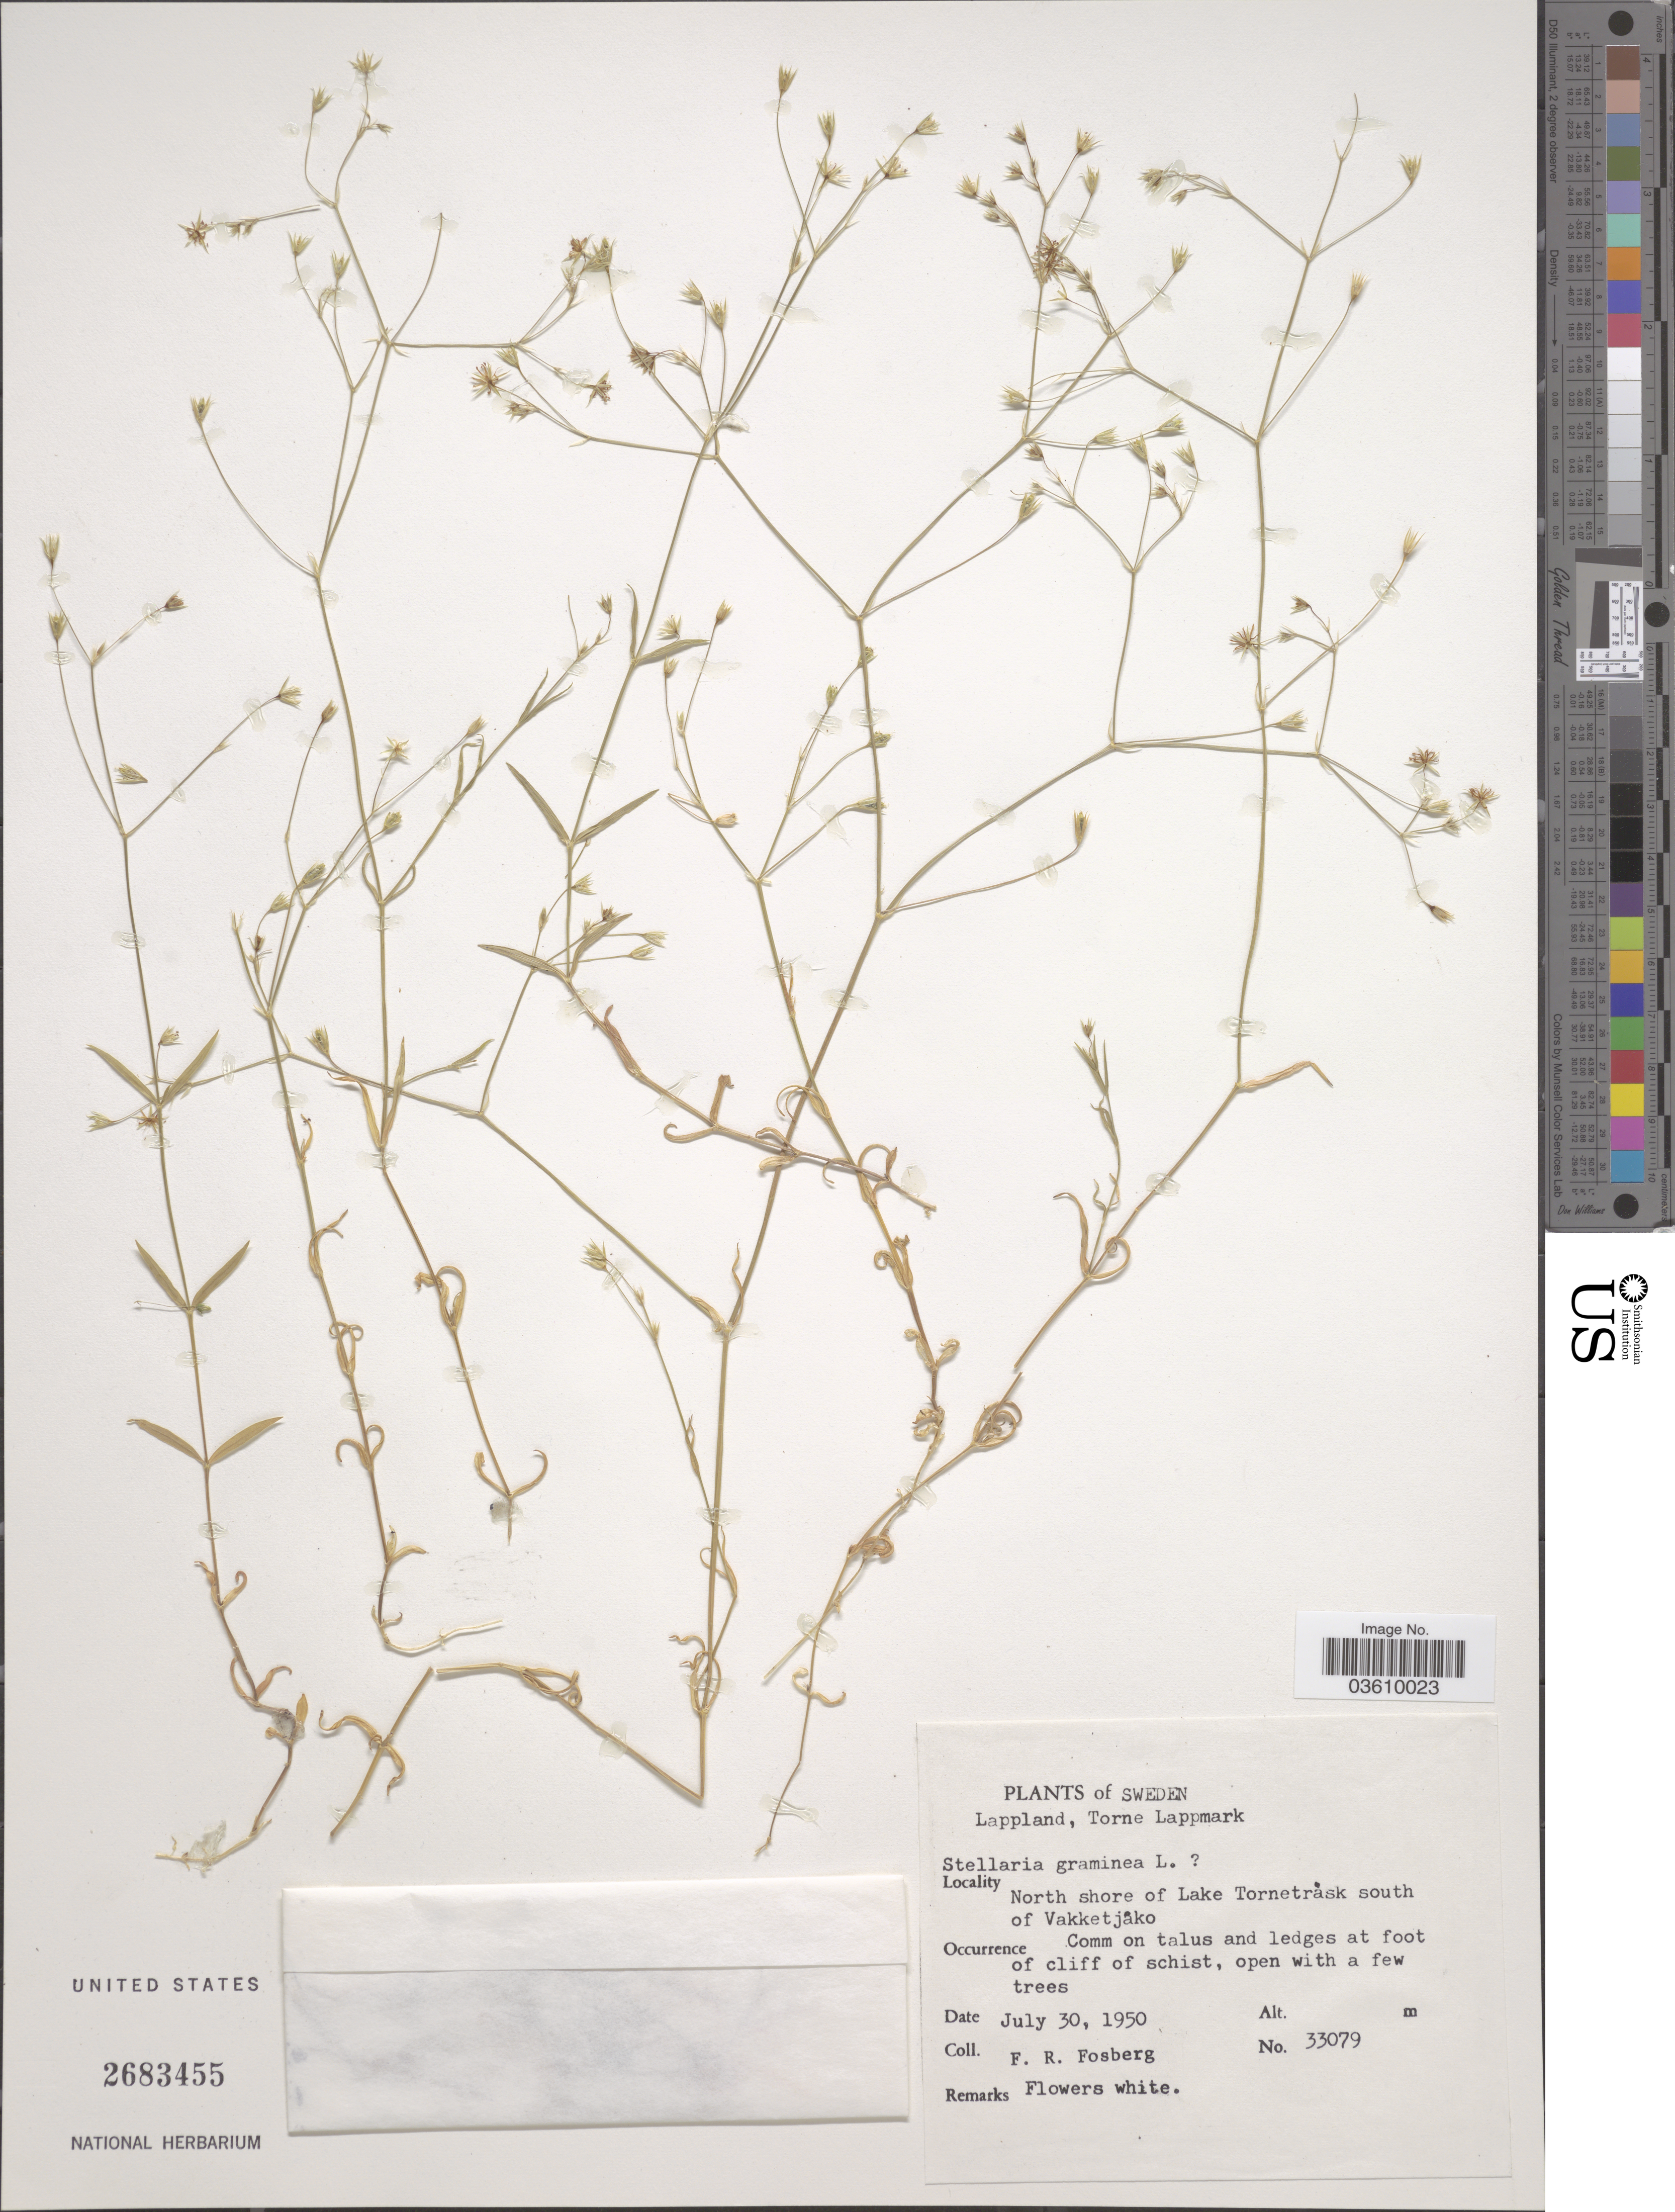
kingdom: Plantae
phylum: Tracheophyta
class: Magnoliopsida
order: Caryophyllales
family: Caryophyllaceae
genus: Stellaria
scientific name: Stellaria graminea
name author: L.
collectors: F. R. Fosberg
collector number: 33079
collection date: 1950-07-30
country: Sweden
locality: Lappland, Torne Lappmark. North shore of Lake Tornetrask south of Vakketjako.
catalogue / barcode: US 2683455